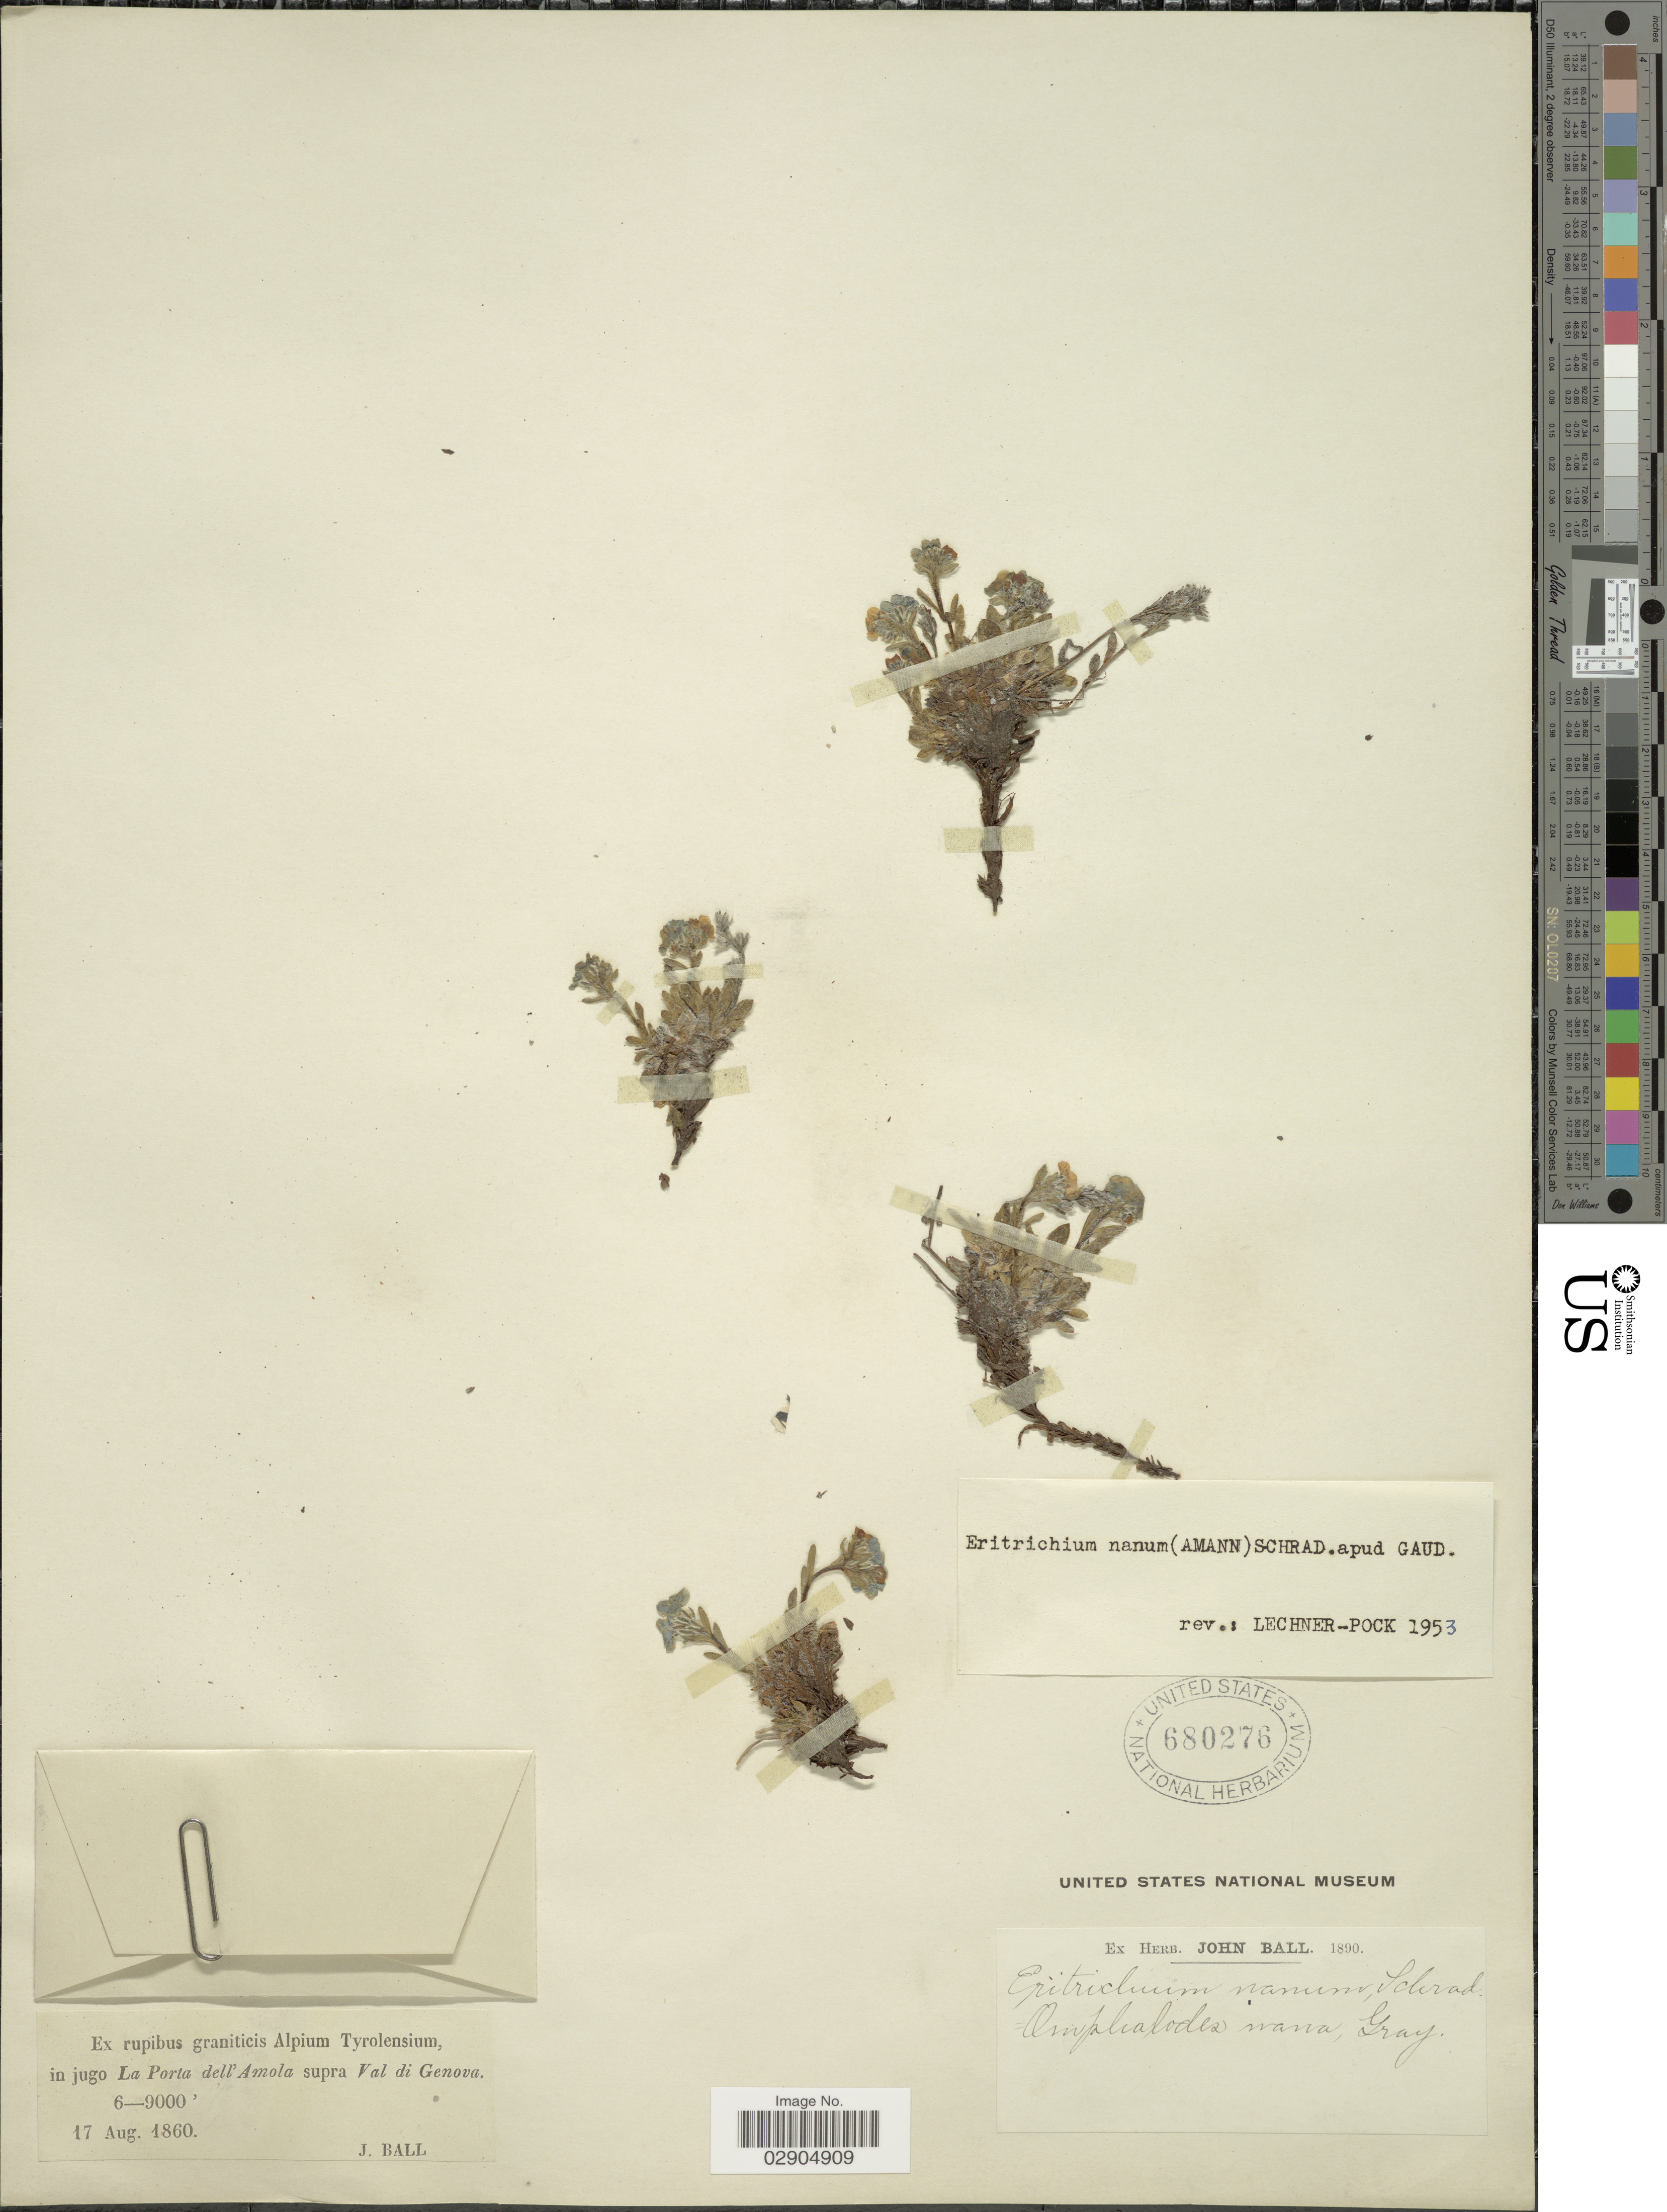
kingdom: Plantae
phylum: Tracheophyta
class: Magnoliopsida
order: Boraginales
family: Boraginaceae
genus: Eritrichium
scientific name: Eritrichium nanum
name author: (L.) Gaudin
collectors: J. Ball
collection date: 1860-08-17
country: Italy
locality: In jugo La Porta dell' Amola supra Val di Genova.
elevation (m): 1829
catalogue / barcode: US 680276